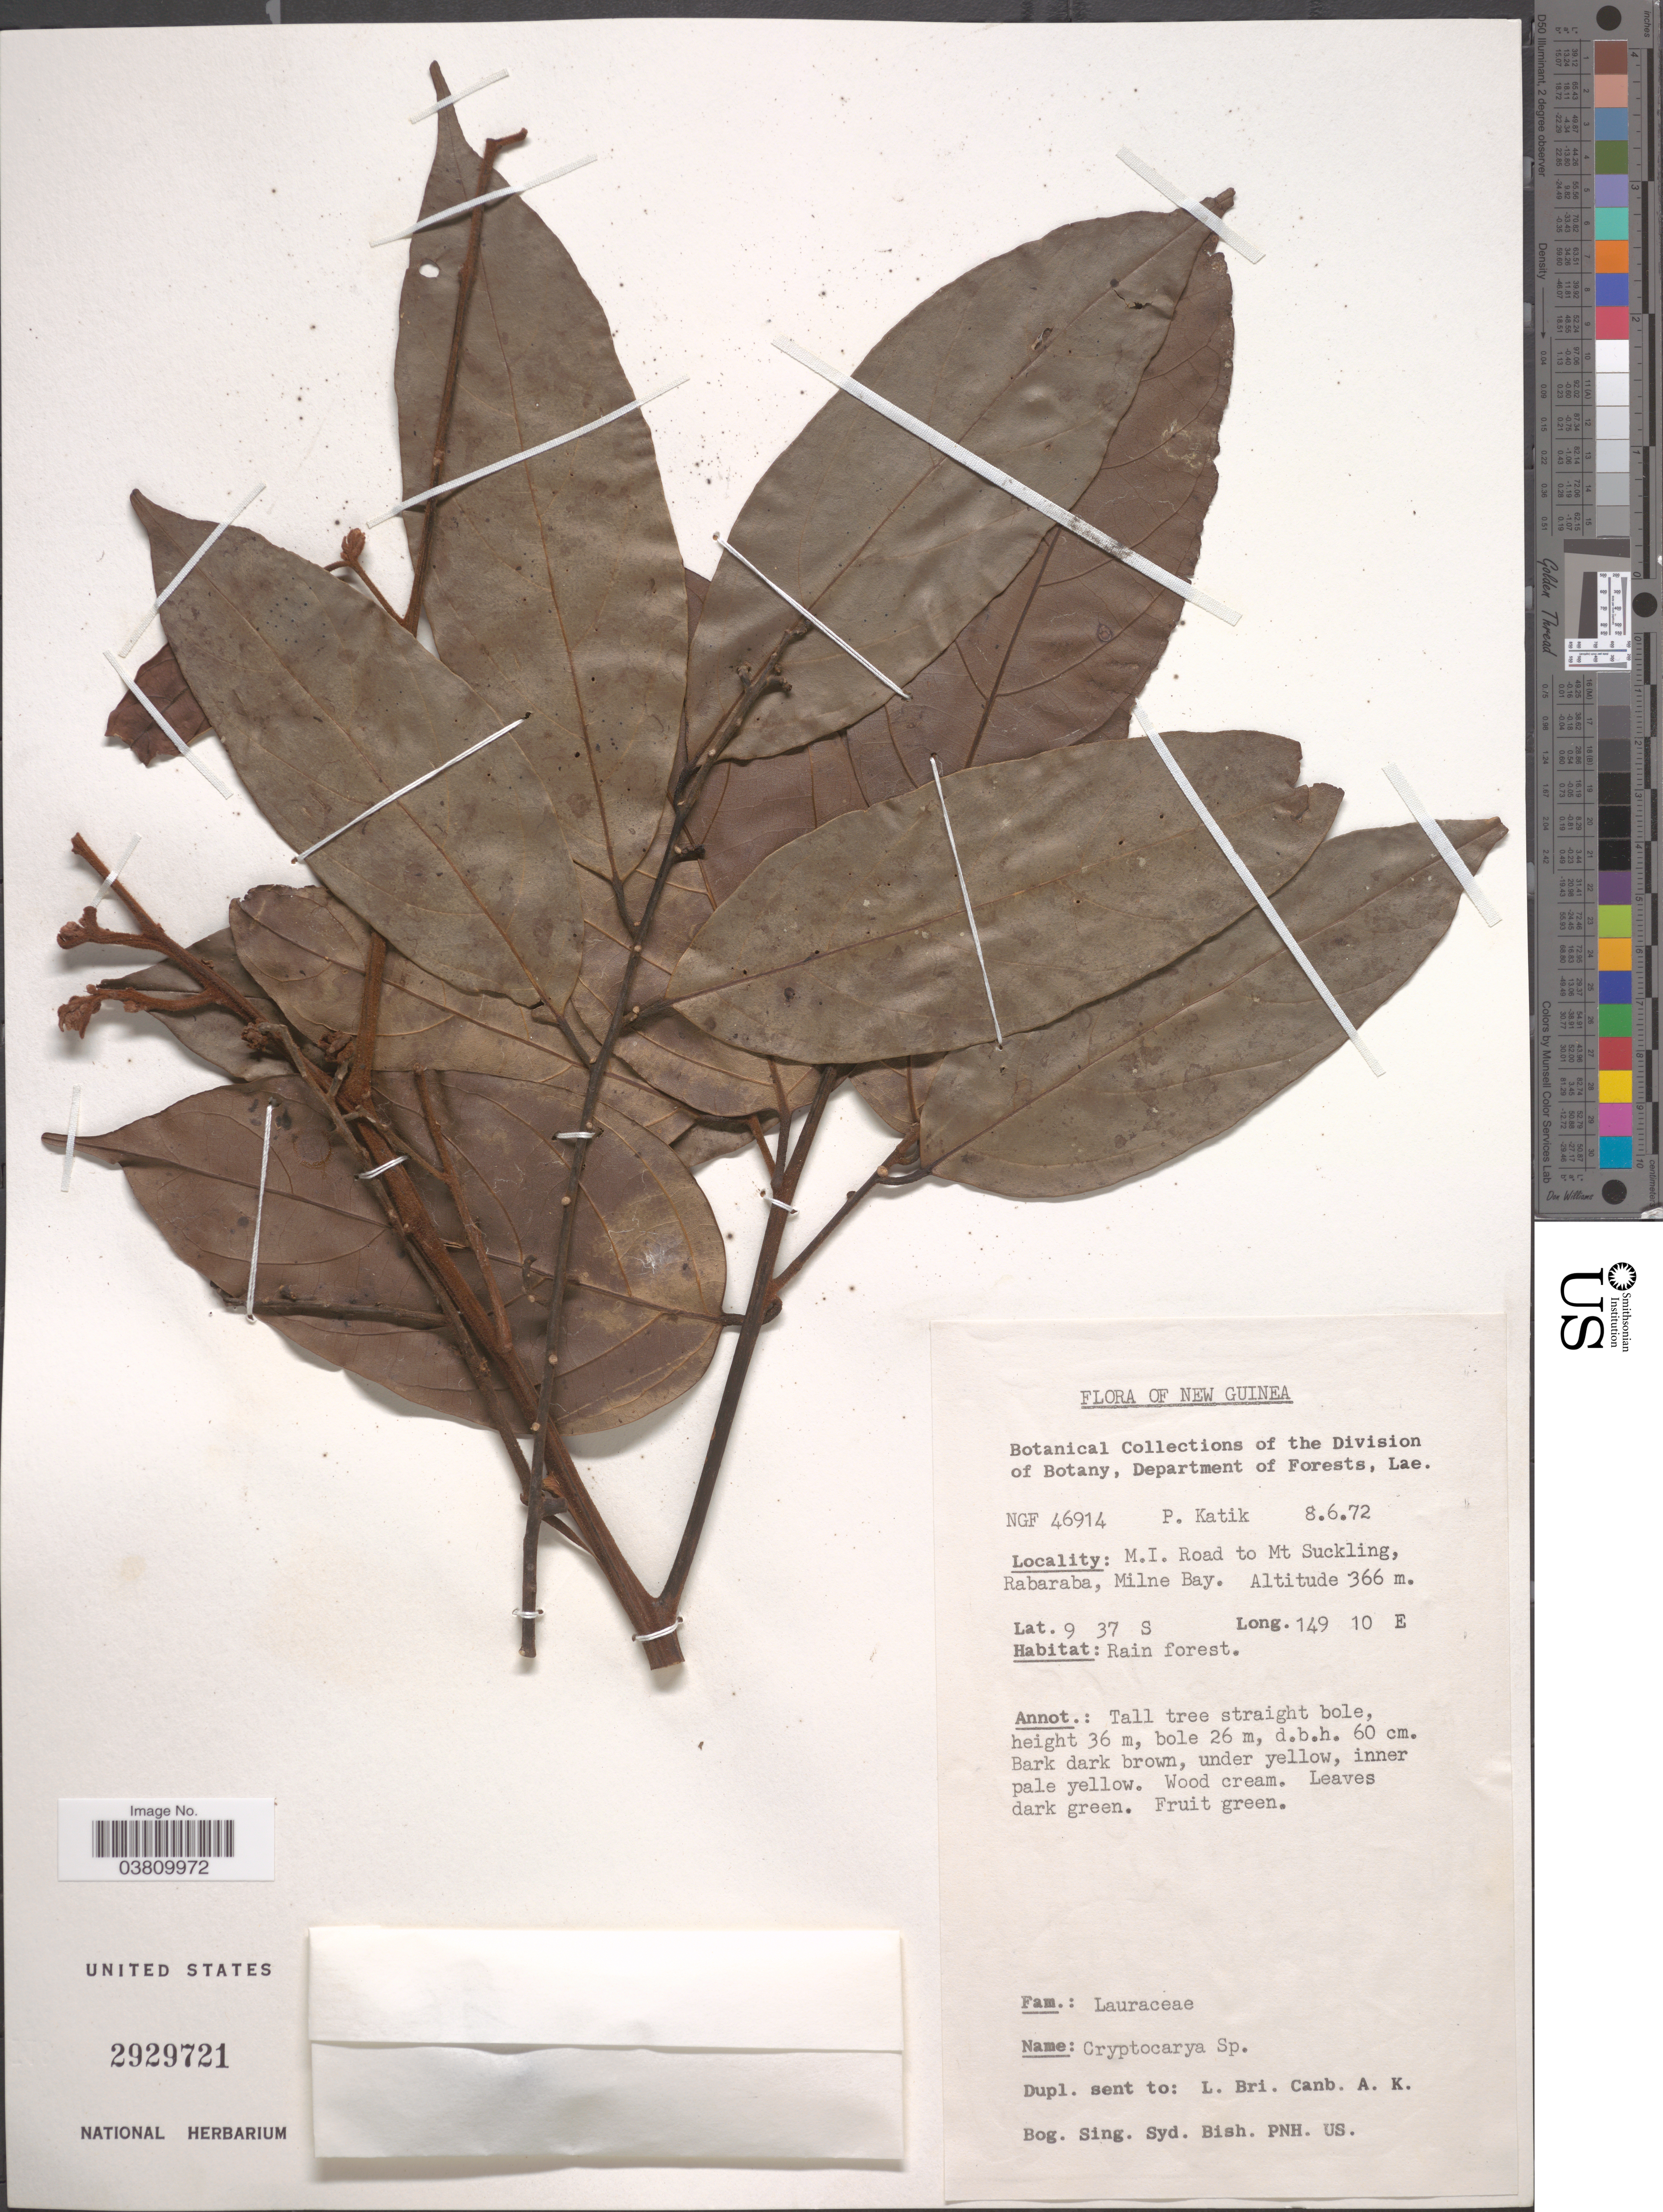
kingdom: Plantae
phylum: Tracheophyta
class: Magnoliopsida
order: Laurales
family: Lauraceae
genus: Cryptocarya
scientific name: Cryptocarya sp.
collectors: P. Katik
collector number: NGF46914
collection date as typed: Transcribed d/m/y: 8/6/72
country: Papua New Guinea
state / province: Milne Bay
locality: New Guinea. M.I. Road to Mt Suckling, Rabaraba, Milne Bay.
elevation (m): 366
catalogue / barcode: US 2929721